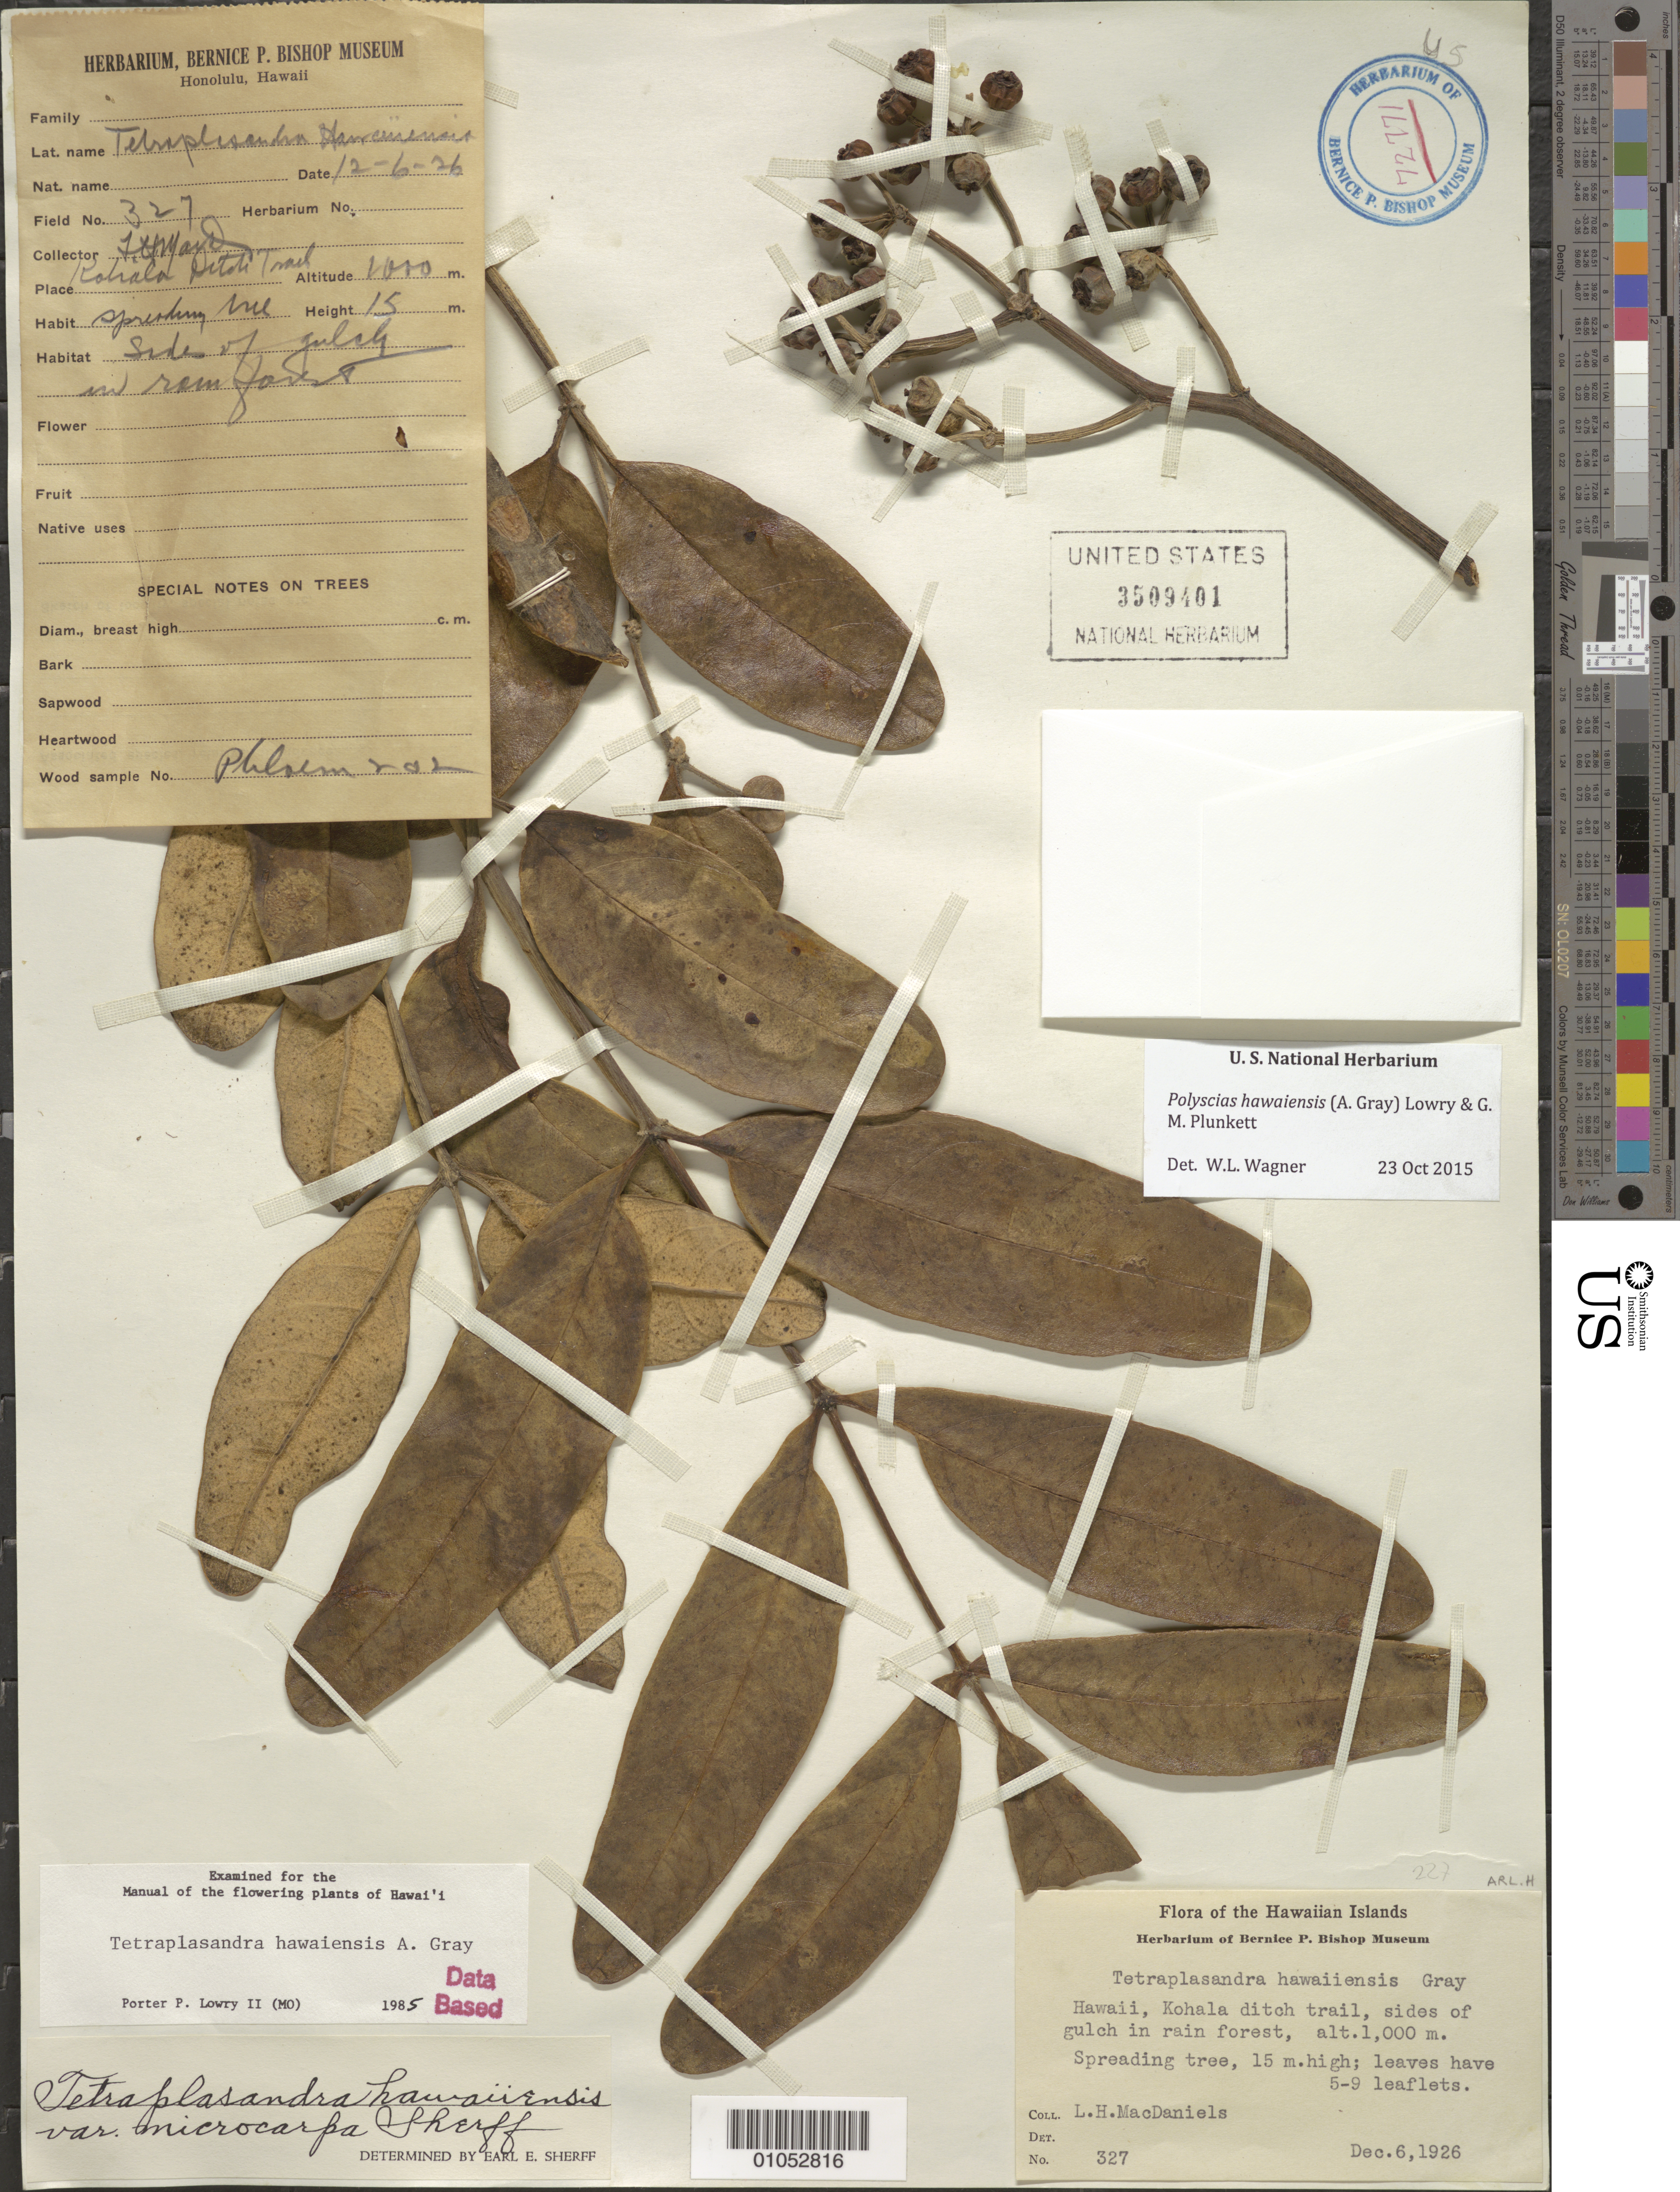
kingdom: Plantae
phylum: Tracheophyta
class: Magnoliopsida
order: Apiales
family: Araliaceae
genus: Polyscias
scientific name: Polyscias hawaiensis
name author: (A. Gray) Lowry & G. M. Plunkett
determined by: Lowry, P. P., (MO), Missouri Botanical Garden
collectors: L. MacDaniels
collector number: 327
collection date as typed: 6 Dec 1926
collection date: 1926-12-06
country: United States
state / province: Hawaii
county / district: Hawaii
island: Hawaii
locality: Kohala ditch trail, sides of gulch in rain forest.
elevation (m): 1000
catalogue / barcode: US 3509401